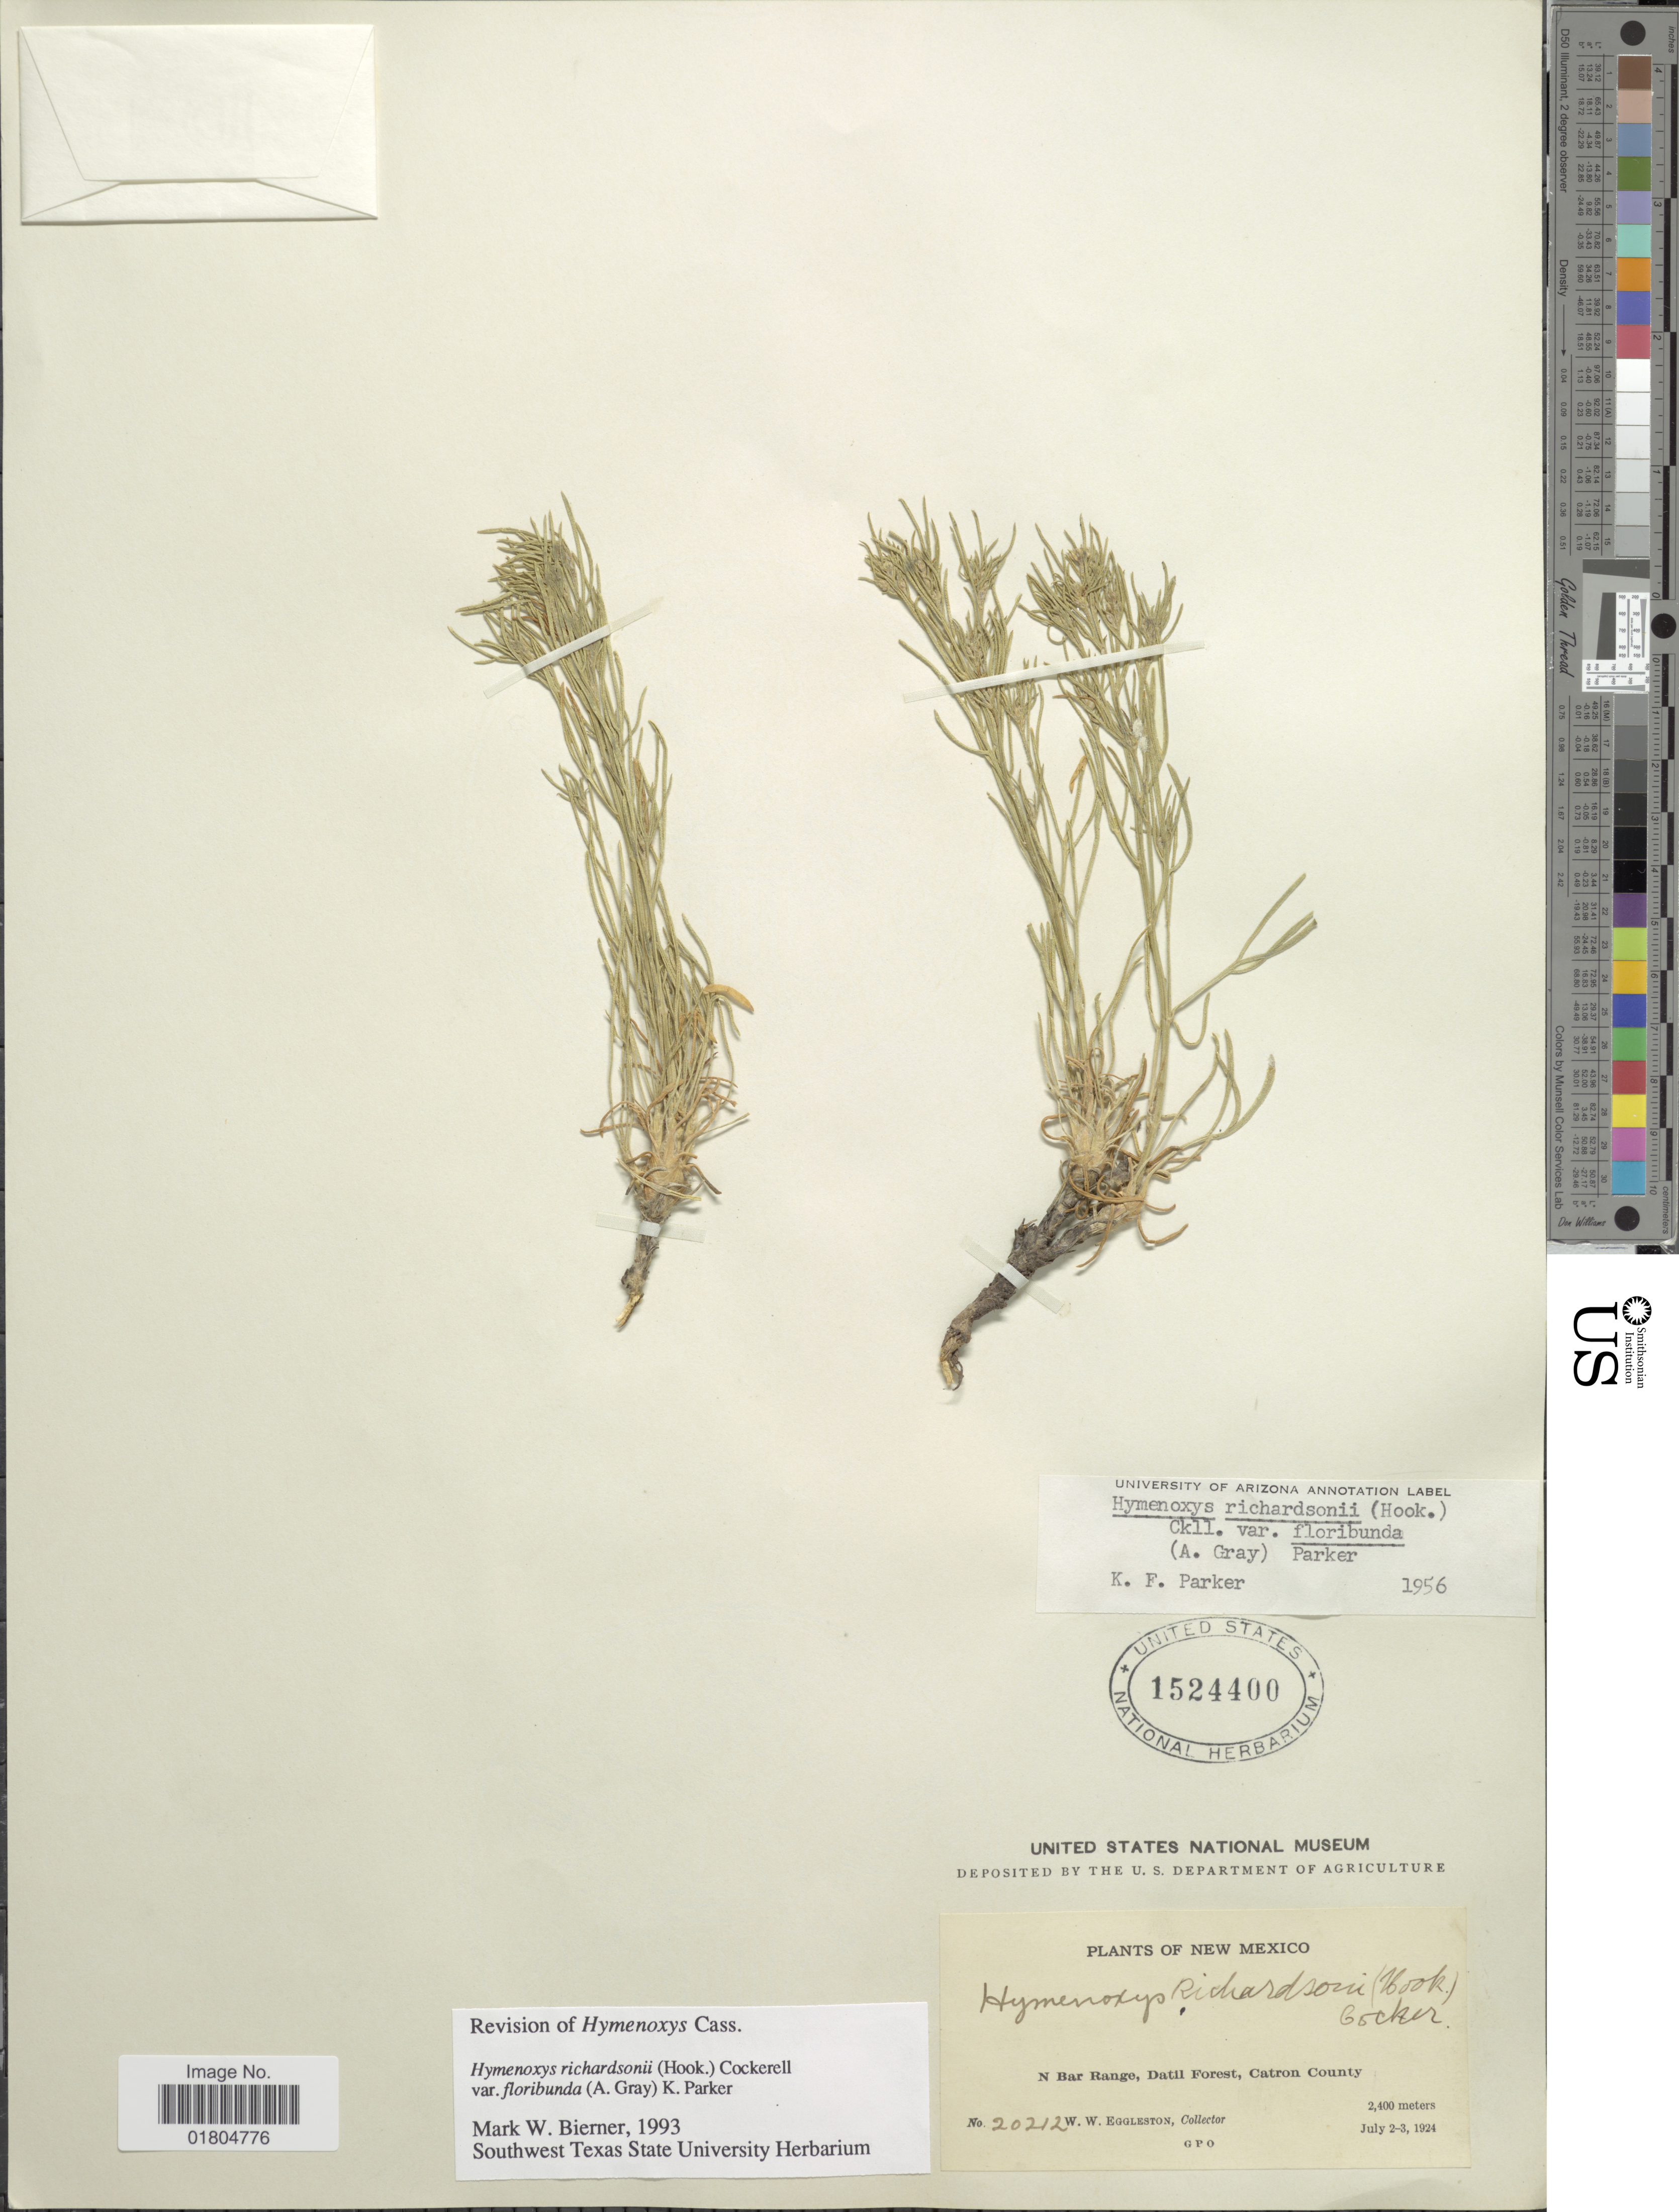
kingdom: Plantae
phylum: Tracheophyta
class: Magnoliopsida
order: Asterales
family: Asteraceae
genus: Hymenoxys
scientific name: Hymenoxys richardsonii var. floribunda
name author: (A. Gray) K.F. Parker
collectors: W. W. Eggleston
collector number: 20212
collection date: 1924-07-02/1924-07-03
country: United States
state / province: New Mexico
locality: N Bar Range, Datil Forest, Catron County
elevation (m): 2400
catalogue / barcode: US 1524400